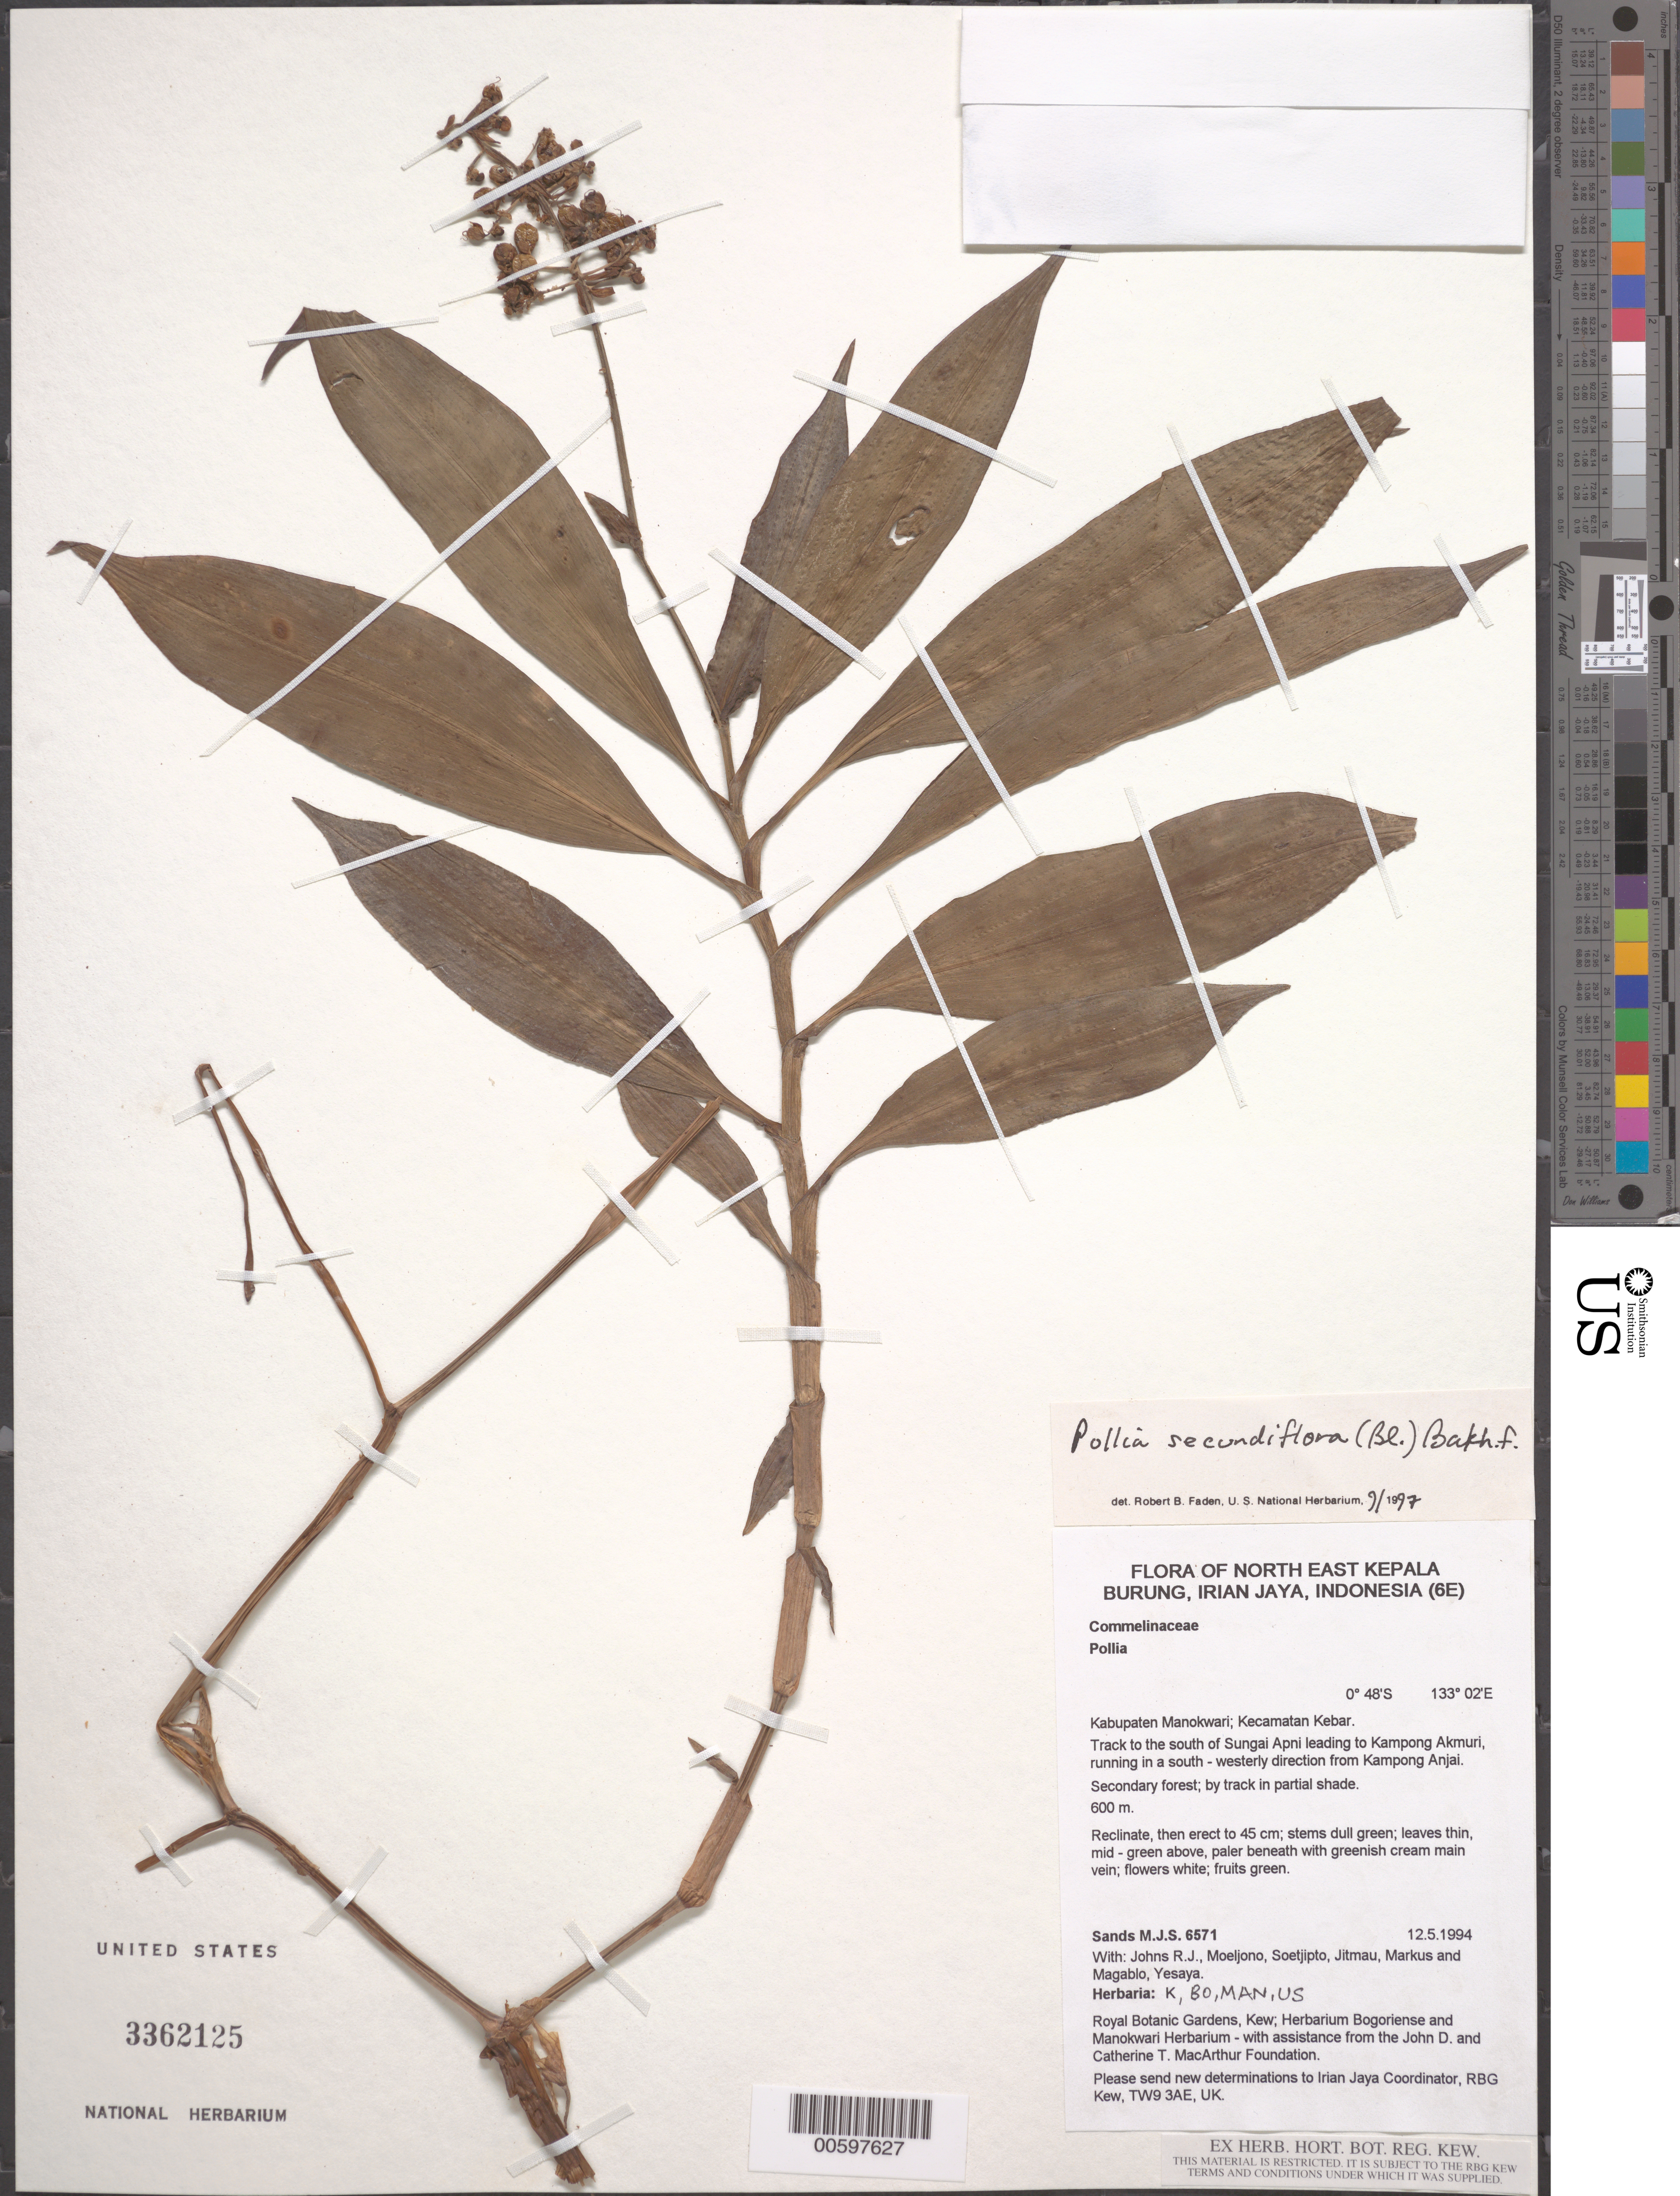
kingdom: Plantae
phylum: Tracheophyta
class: Liliopsida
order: Commelinales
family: Commelinaceae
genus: Pollia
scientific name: Pollia secundiflora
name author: (Blume) Bakh. f.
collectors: M. Sands, M. Jitmau, R. Johns & -. Moeljono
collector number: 6571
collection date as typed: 12 May 1994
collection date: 1994-05-12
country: Indonesia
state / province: Papua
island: New Guinea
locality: Kabupaten manokwari, kecamatan manokwari, Irian Jaya.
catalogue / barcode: US 3362125